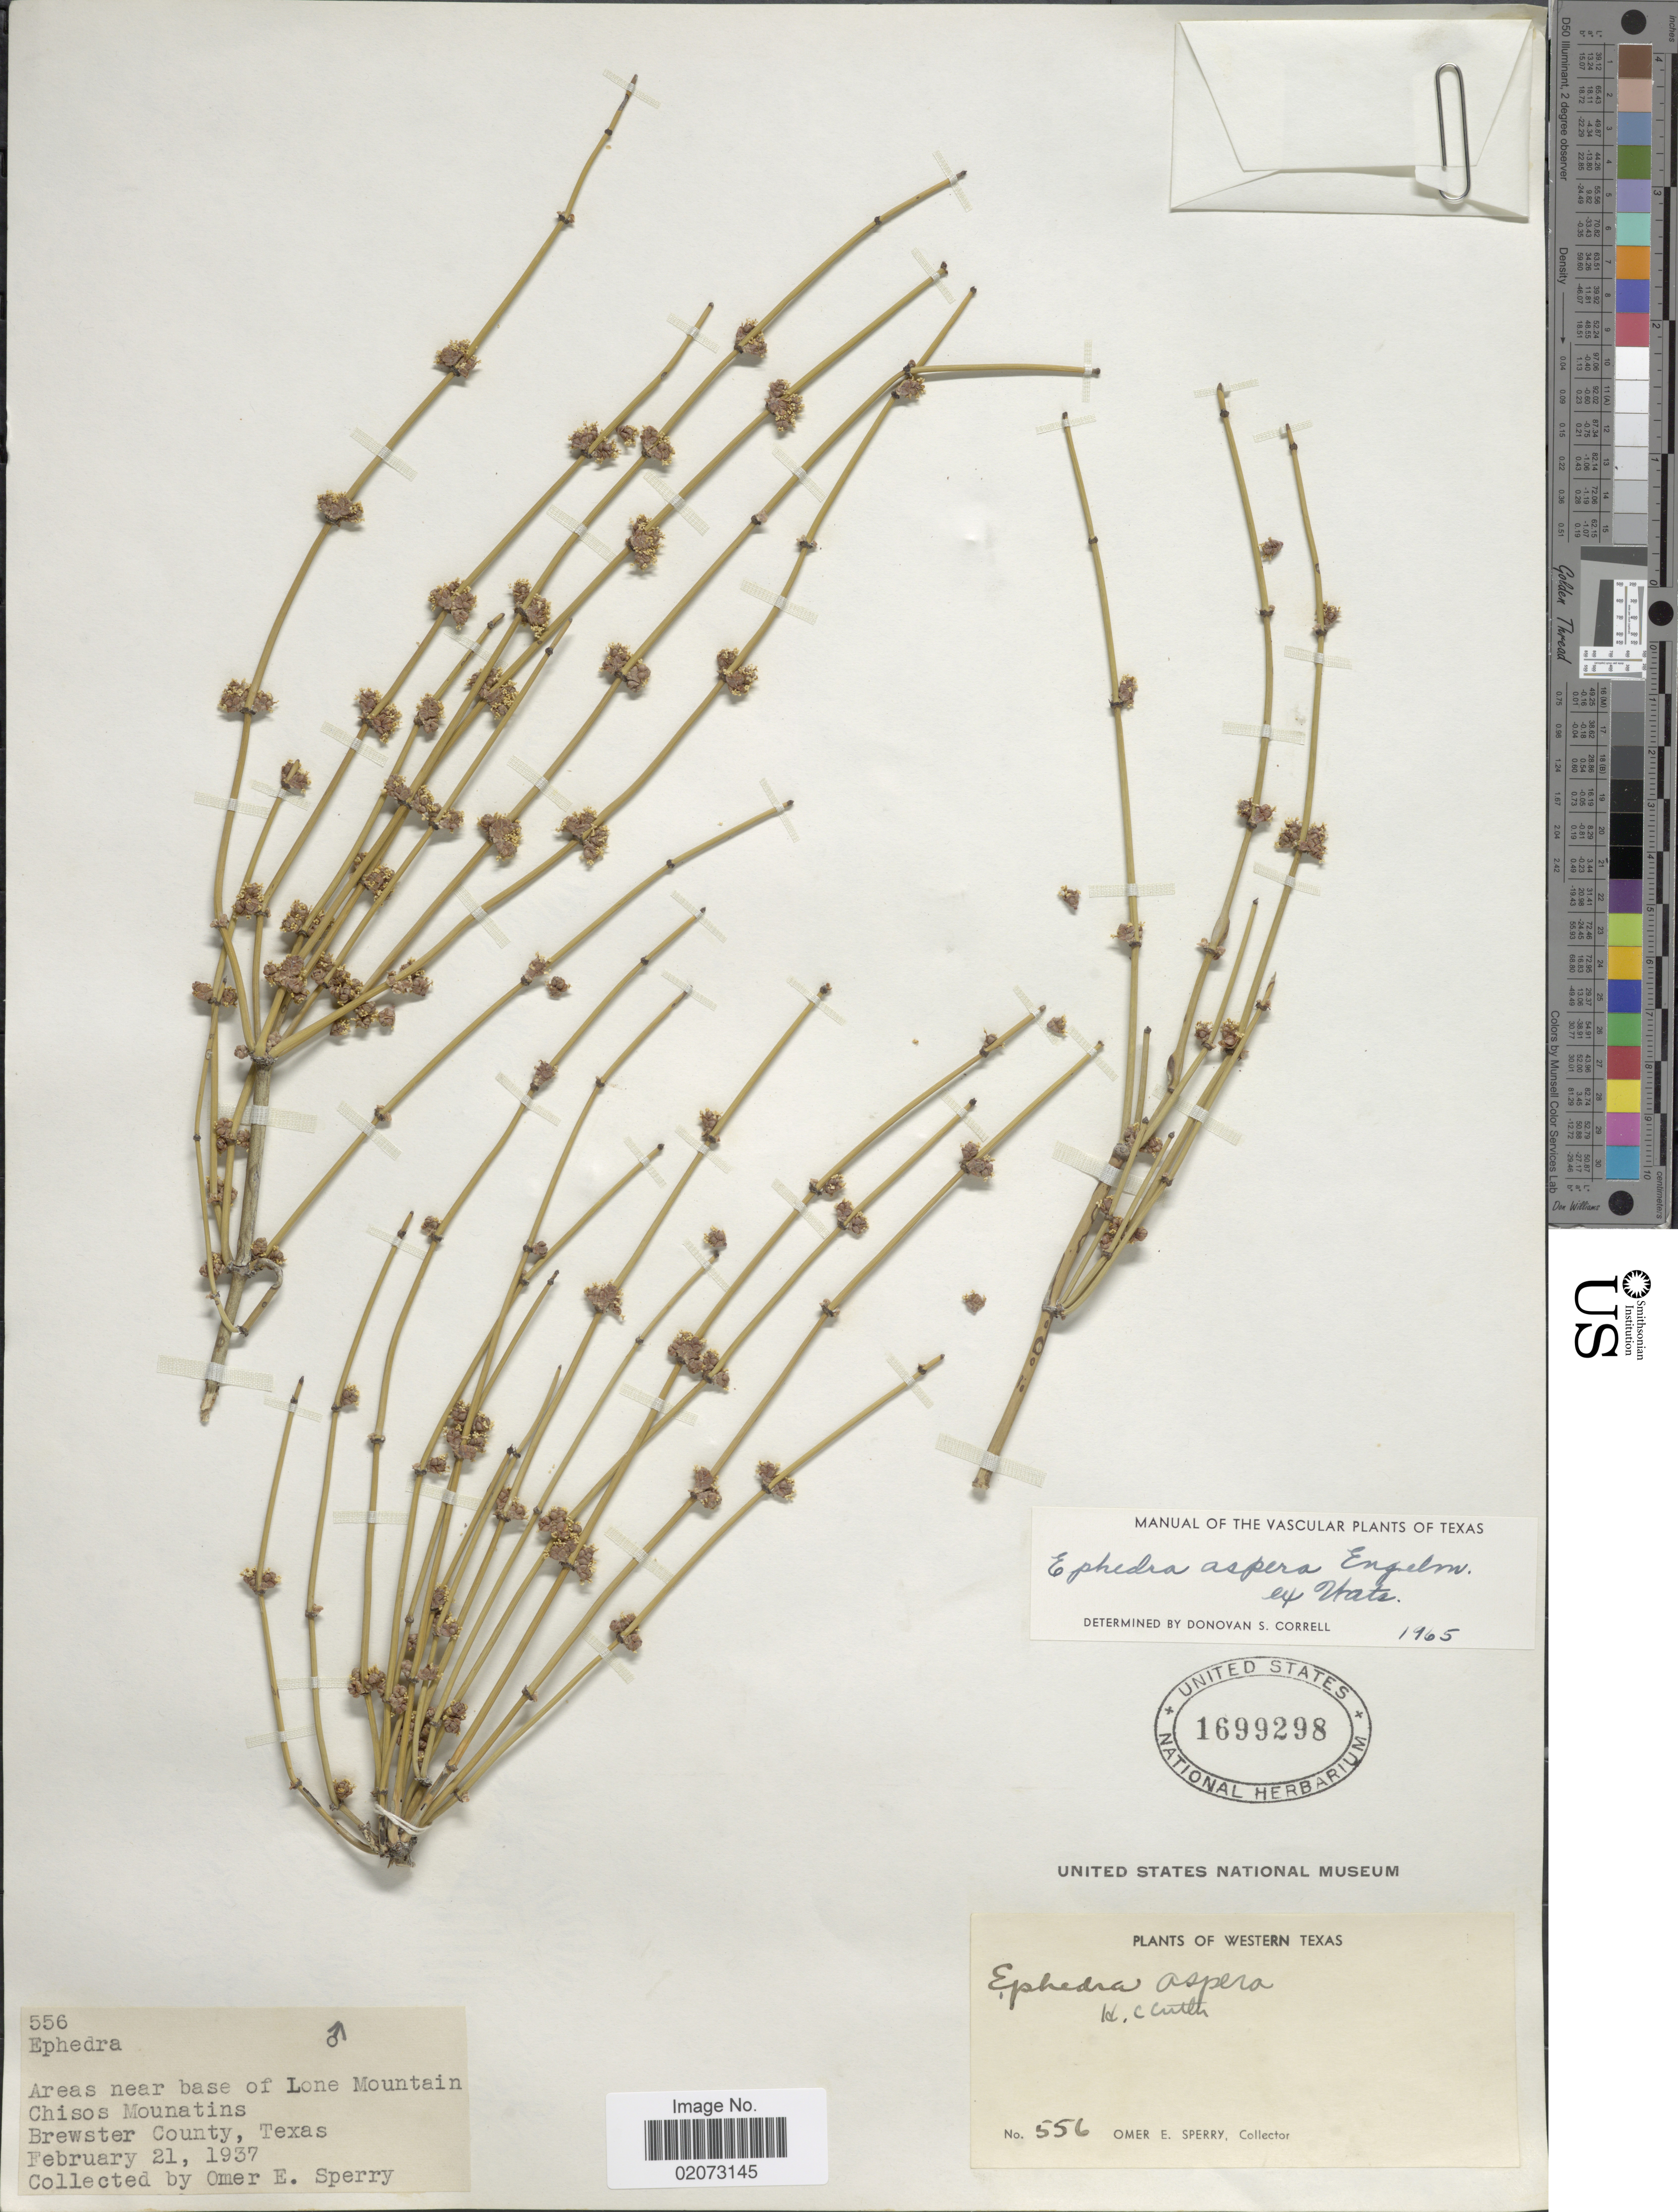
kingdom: Plantae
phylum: Tracheophyta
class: Gnetopsida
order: Ephedrales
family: Ephedraceae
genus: Ephedra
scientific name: Ephedra aspera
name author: Engelm. ex S. Watson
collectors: O. E. Sperry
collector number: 556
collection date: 1937-02-21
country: United States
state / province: Texas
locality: Area near base of Lone Mountain. Chisos Mountins. Brewster County. Western Texas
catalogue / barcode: US 1699298